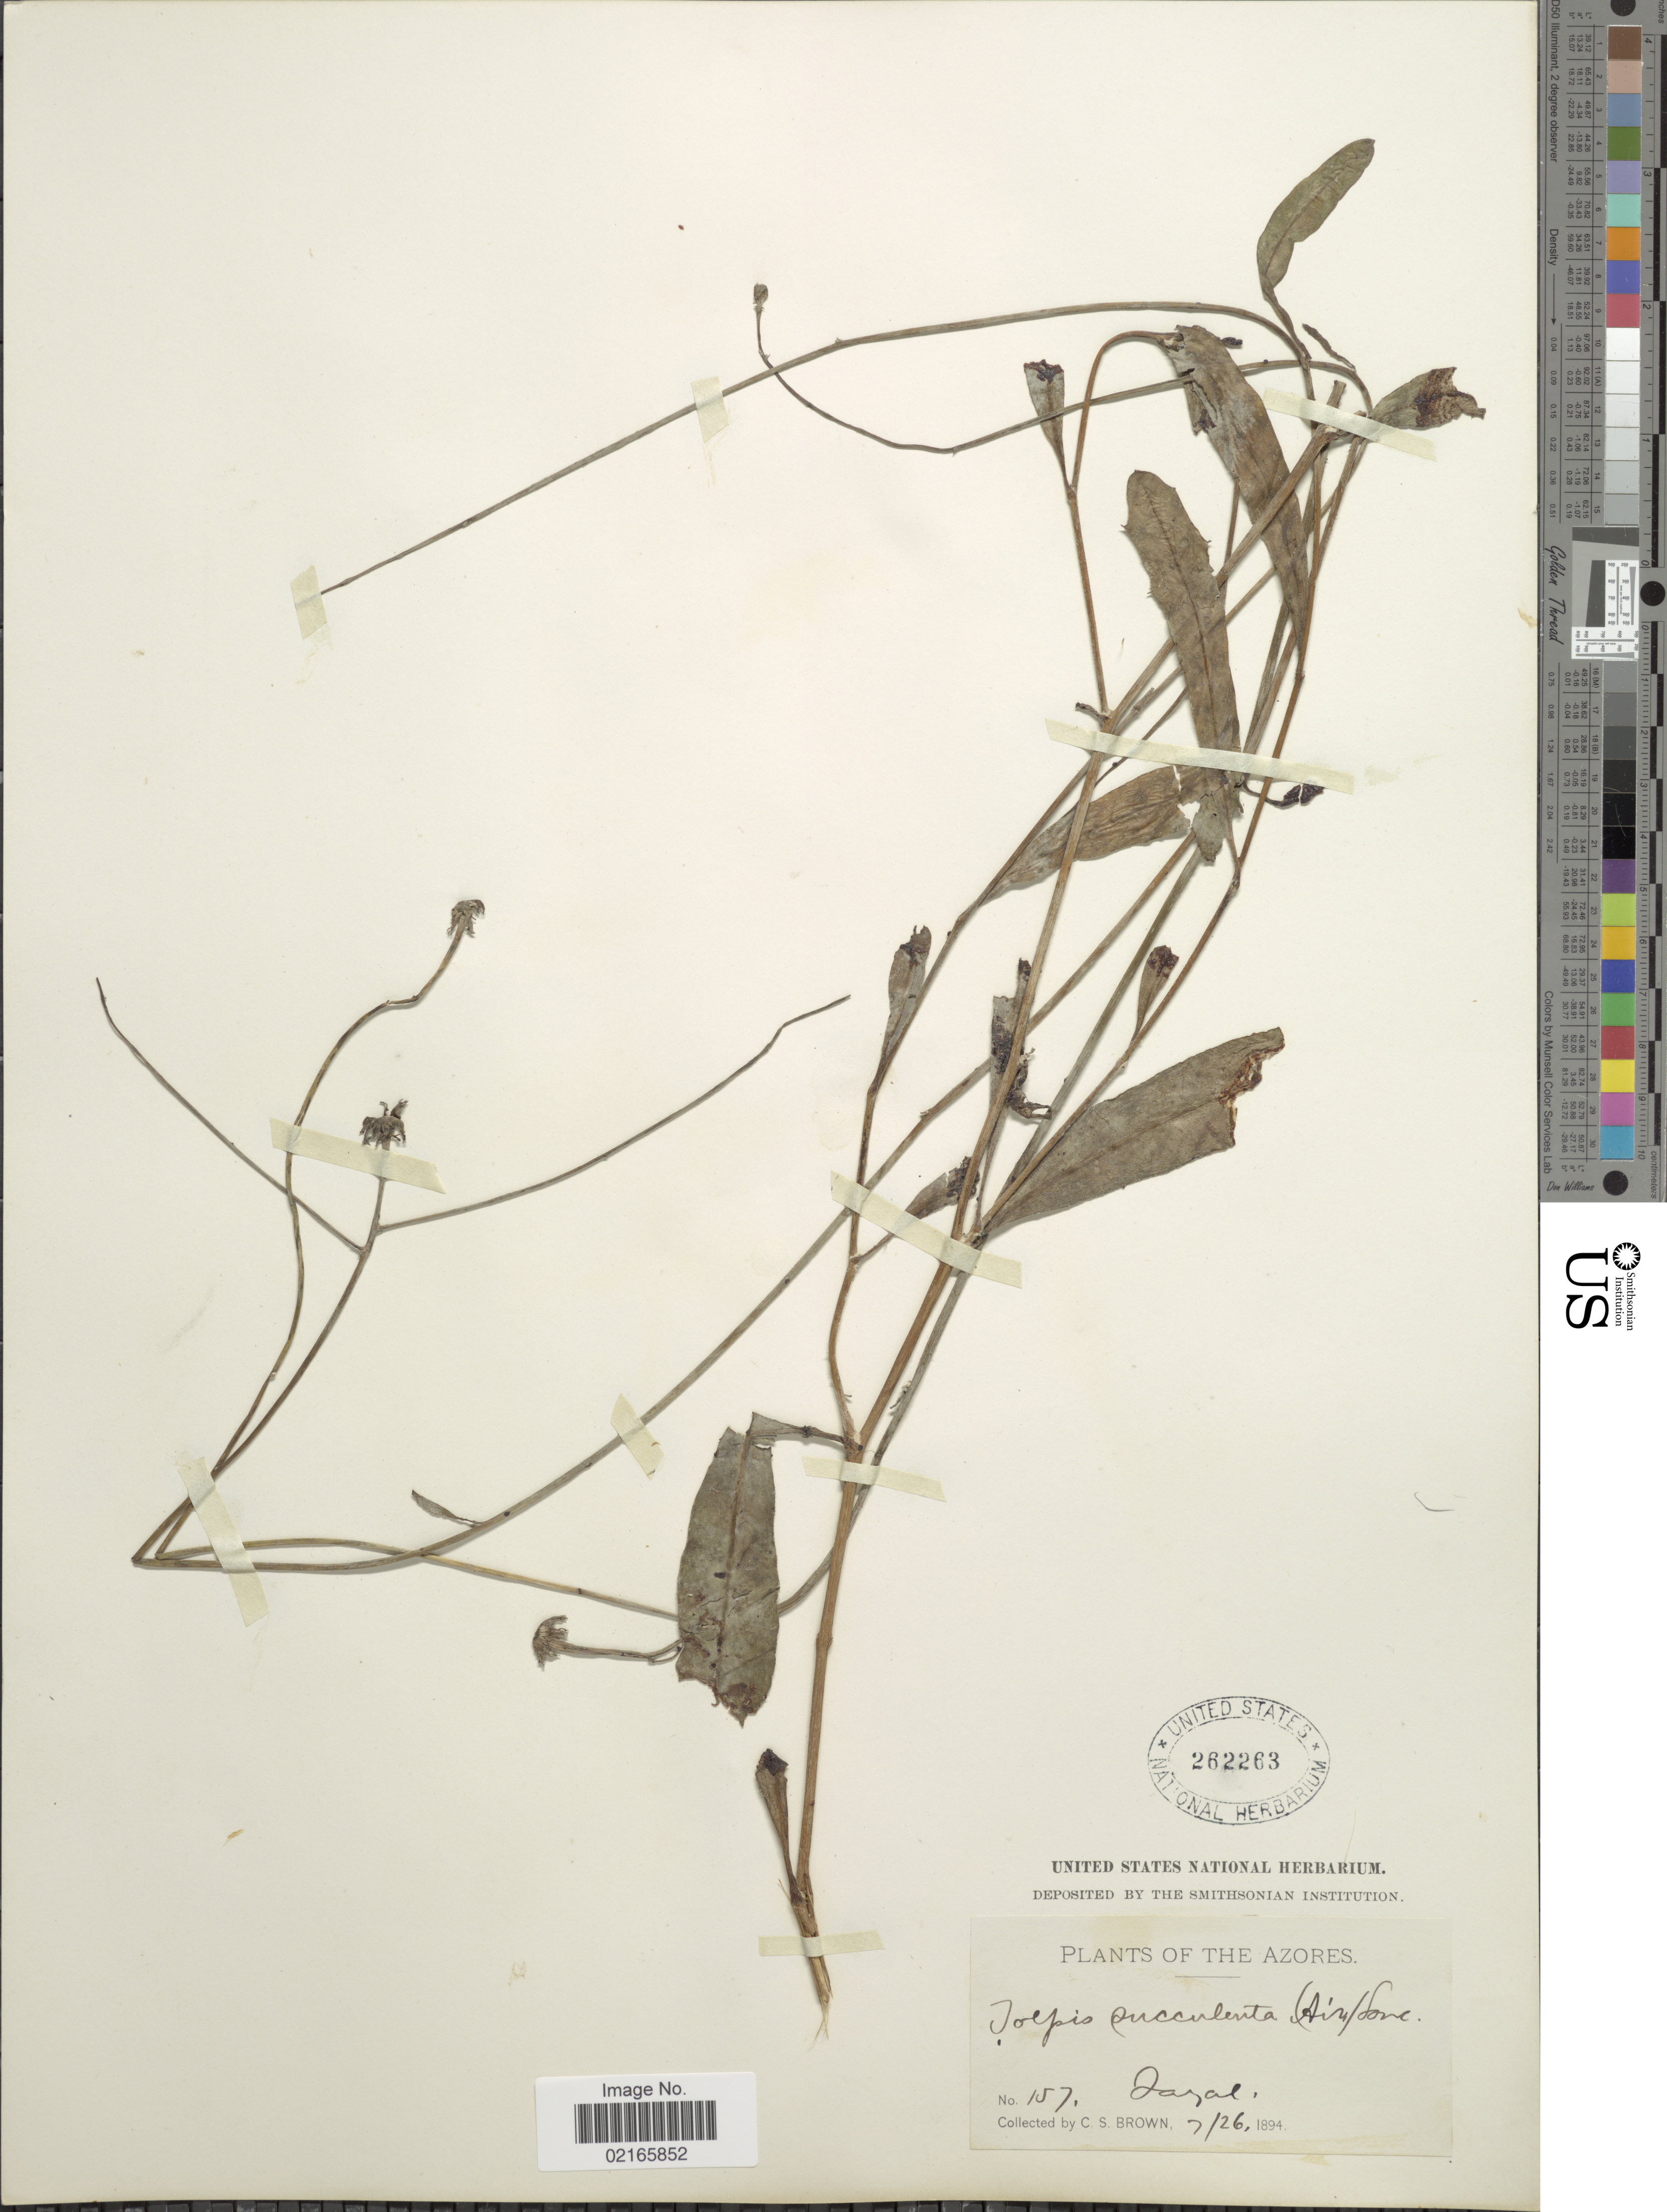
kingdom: Plantae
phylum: Tracheophyta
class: Magnoliopsida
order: Asterales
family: Asteraceae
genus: Tolpis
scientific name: Tolpis succulenta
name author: Lowe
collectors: C. S. Brown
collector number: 157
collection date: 1894-07-26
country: Portugal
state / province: Azores (Aut. Reg.)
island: Faial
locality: Faial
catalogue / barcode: US 262263